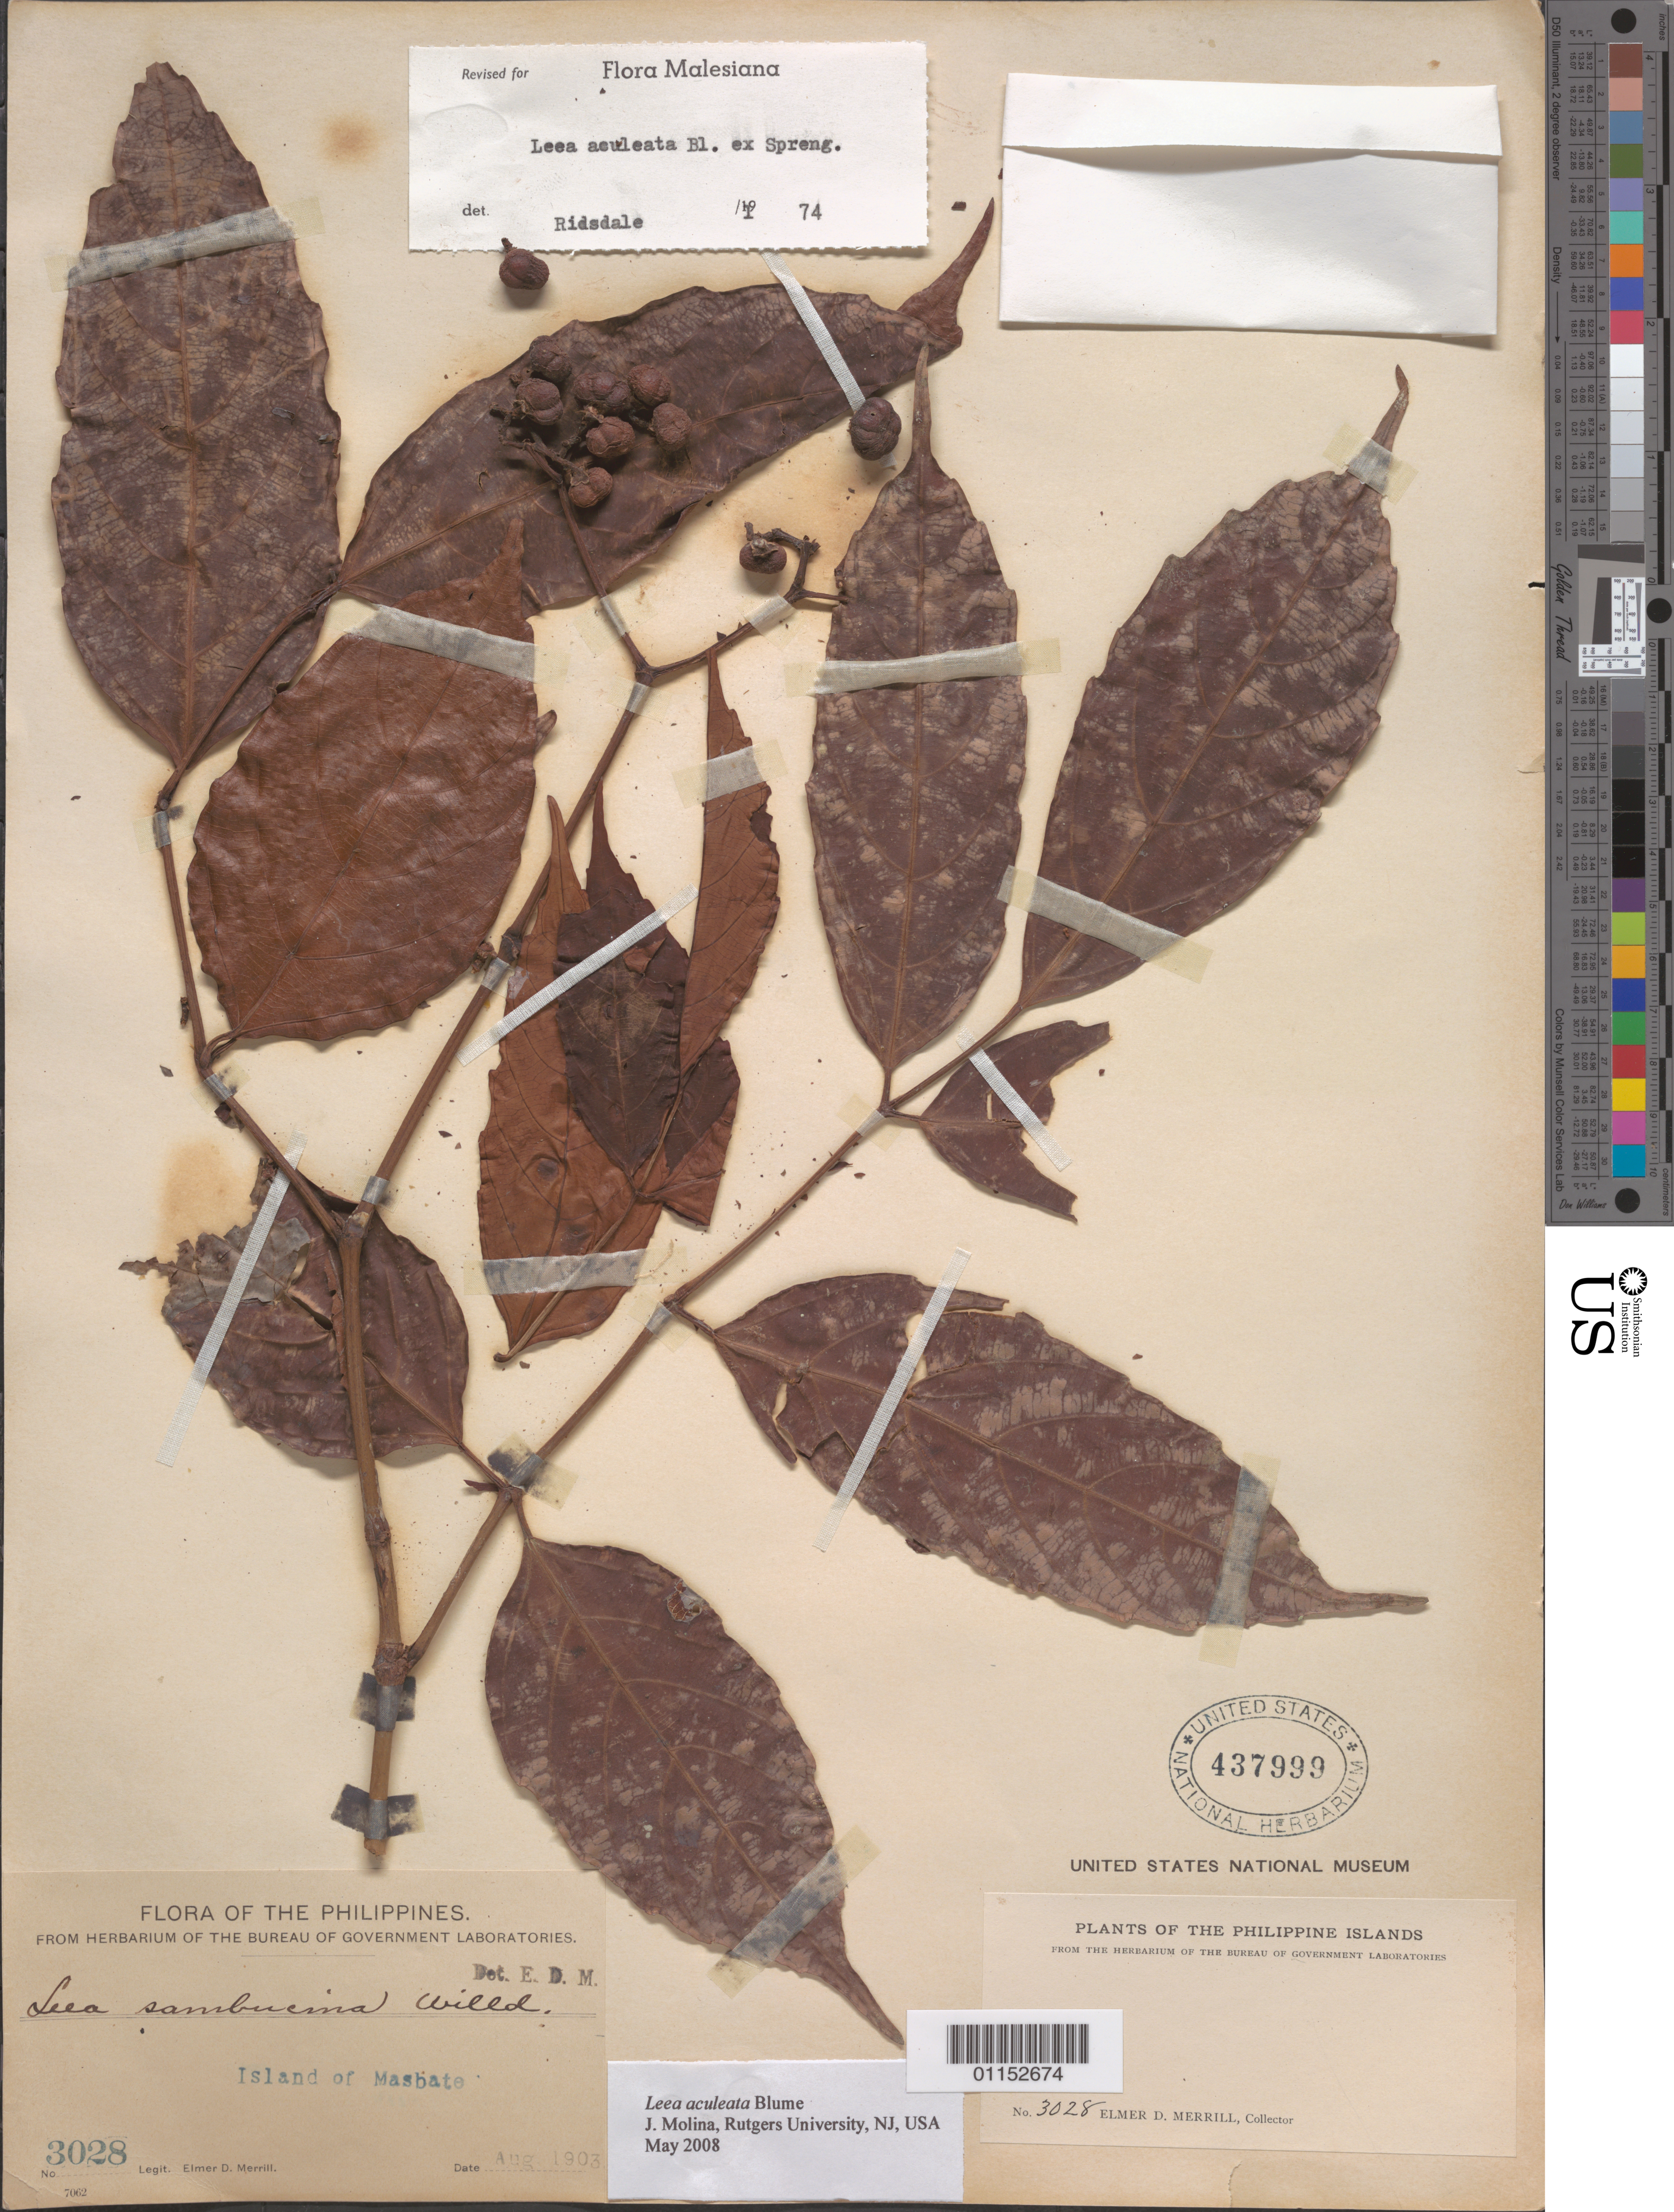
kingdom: Plantae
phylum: Tracheophyta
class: Magnoliopsida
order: Vitales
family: Vitaceae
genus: Leea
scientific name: Leea aculeata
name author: Blume ex Spreng.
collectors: E. D. Merrill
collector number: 3028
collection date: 1903-08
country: Philippines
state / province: Bicol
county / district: Masbate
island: Masbate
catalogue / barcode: US 437999